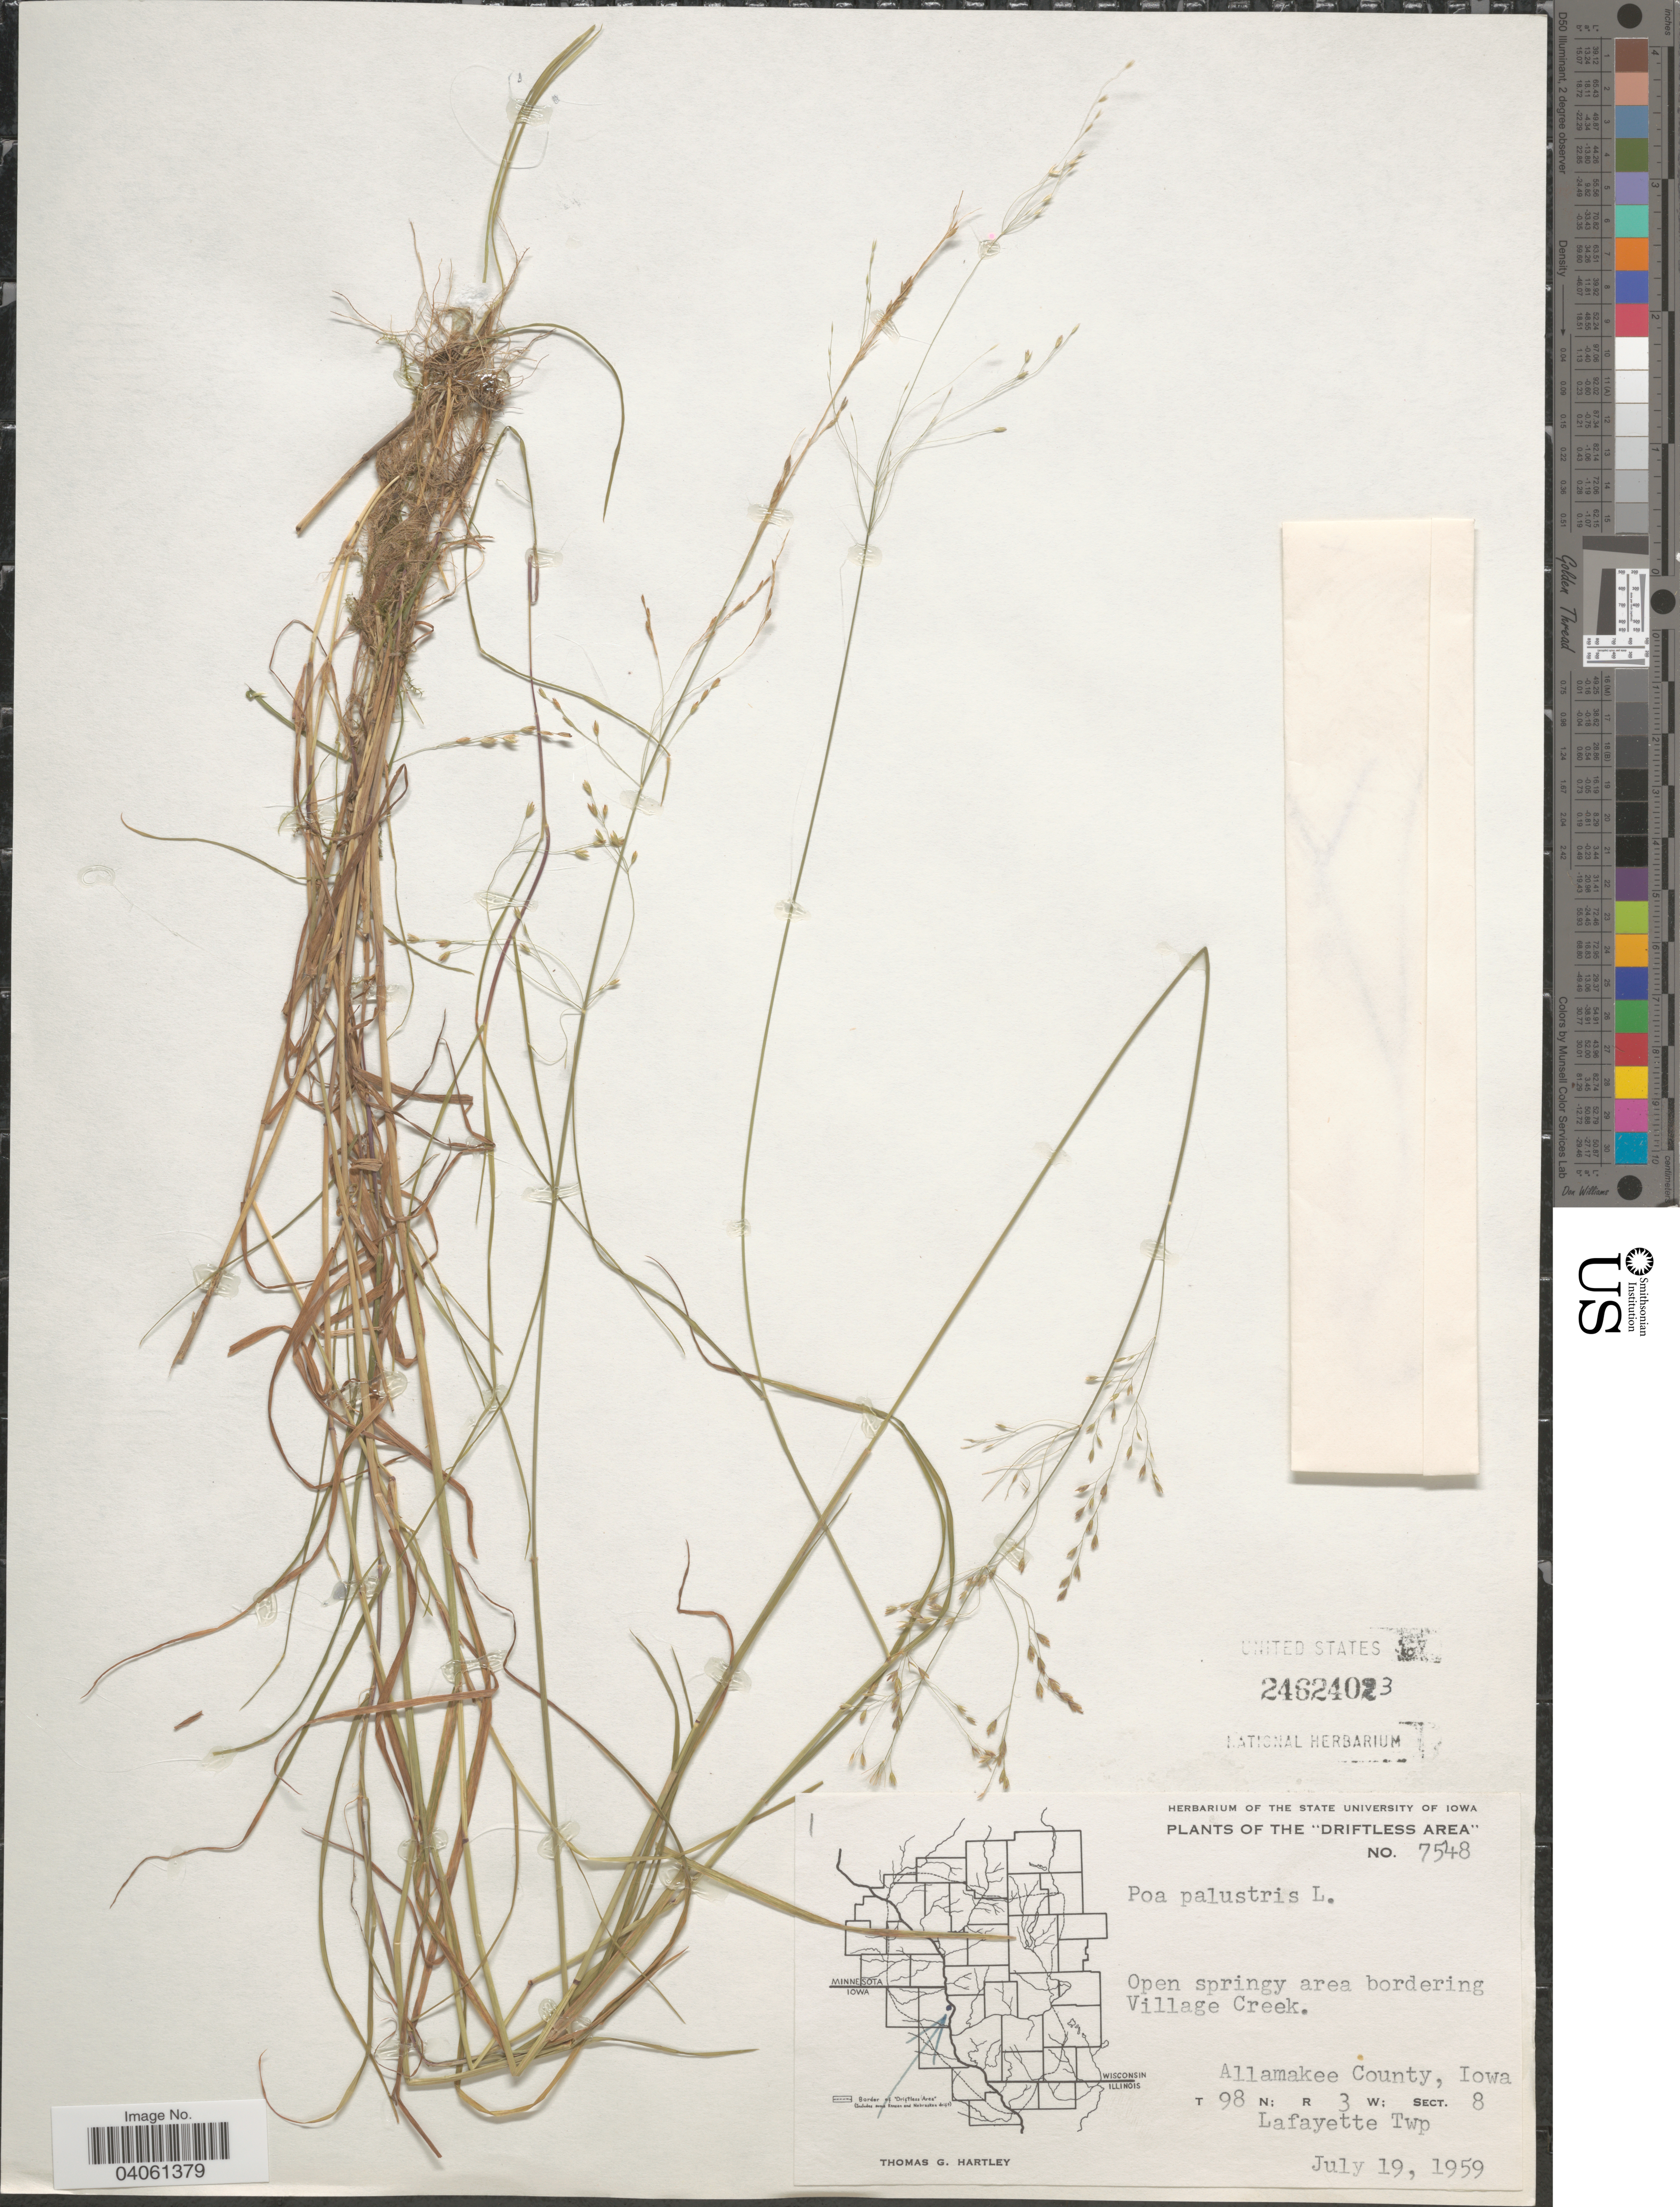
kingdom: Plantae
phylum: Tracheophyta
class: Liliopsida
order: Poales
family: Poaceae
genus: Poa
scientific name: Poa palustris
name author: L.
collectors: T. G. Hartley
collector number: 7548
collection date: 1959-07-19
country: United States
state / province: Iowa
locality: Driftless Area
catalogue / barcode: US 24624023